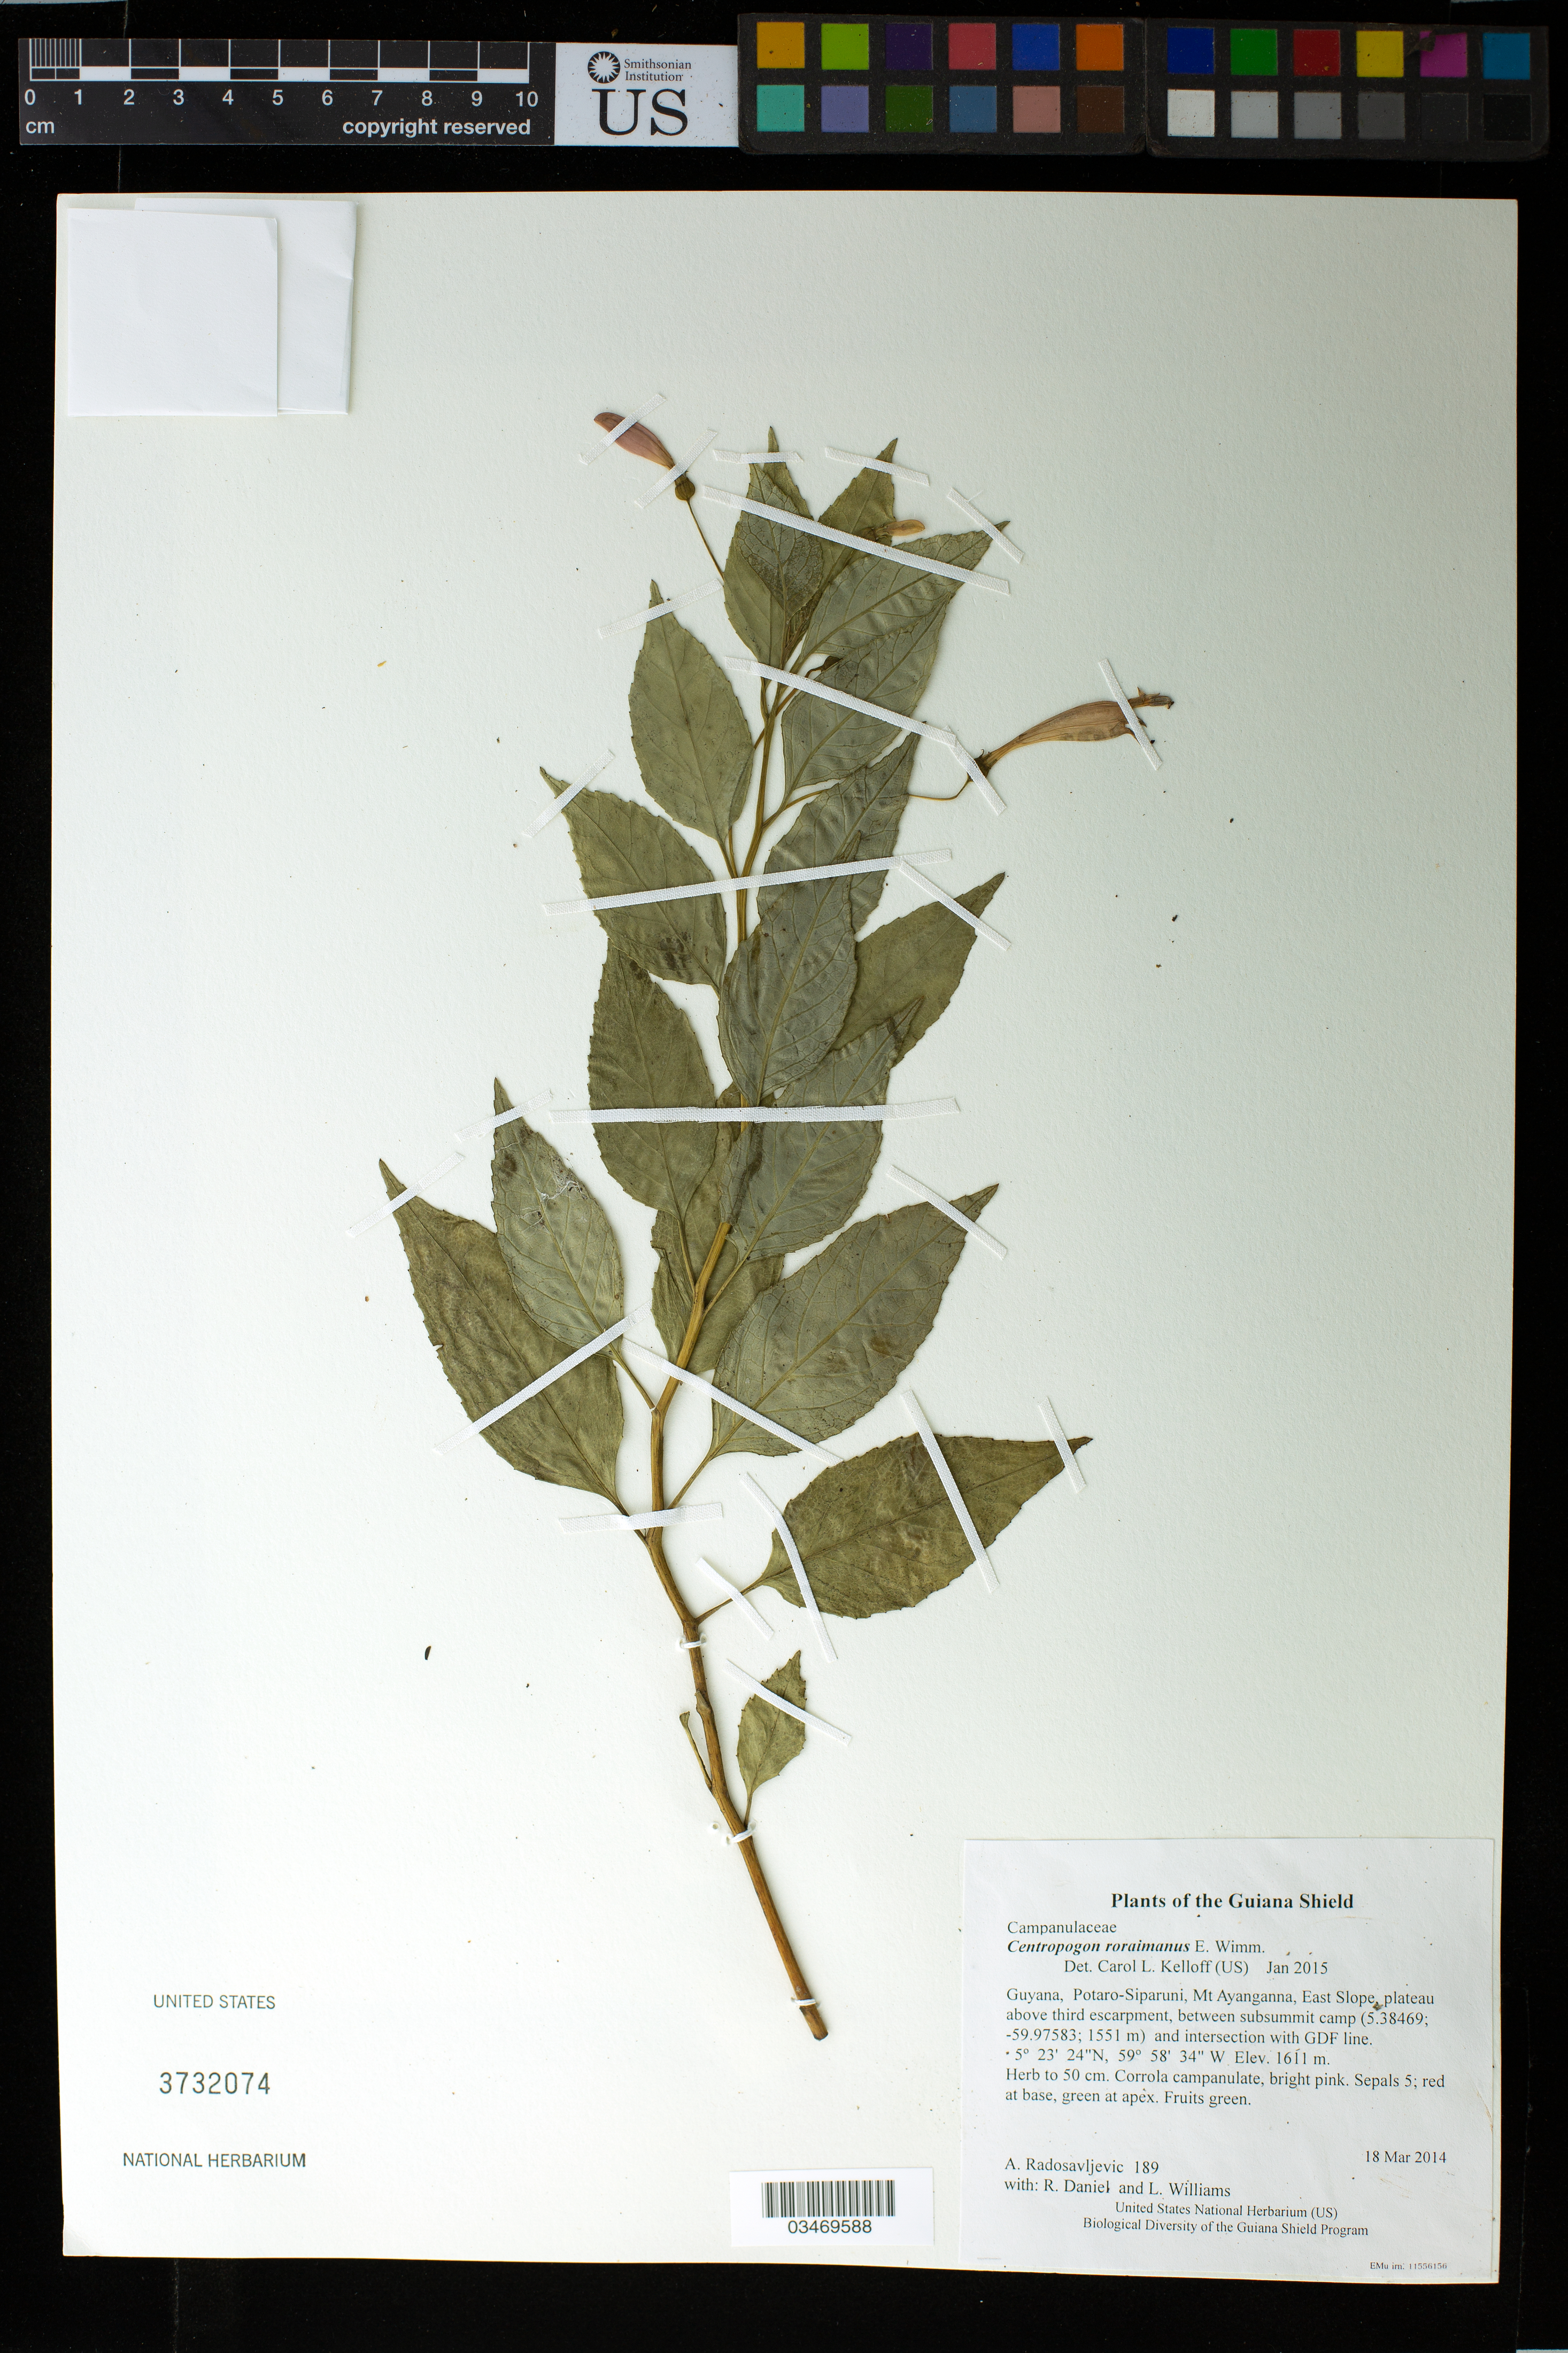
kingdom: Plantae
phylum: Tracheophyta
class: Magnoliopsida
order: Asterales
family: Campanulaceae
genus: Centropogon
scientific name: Centropogon roraimanus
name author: E. Wimm.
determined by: Kelloff, Carol L., (US), Smithsonian Institution - National Museum of Natural History (UNITED STATES)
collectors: A. Radosavljevic, R. Daniel & L. Williams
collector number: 189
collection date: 2014-03-18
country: Guyana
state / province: Potaro-Siparuni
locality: Mt Ayanganna, East Slope, plateau above third escarpment, between subsummit camp (5.38469; -59.97583; 1551 m) and intersection with GDF line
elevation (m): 1611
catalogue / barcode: US 3732074